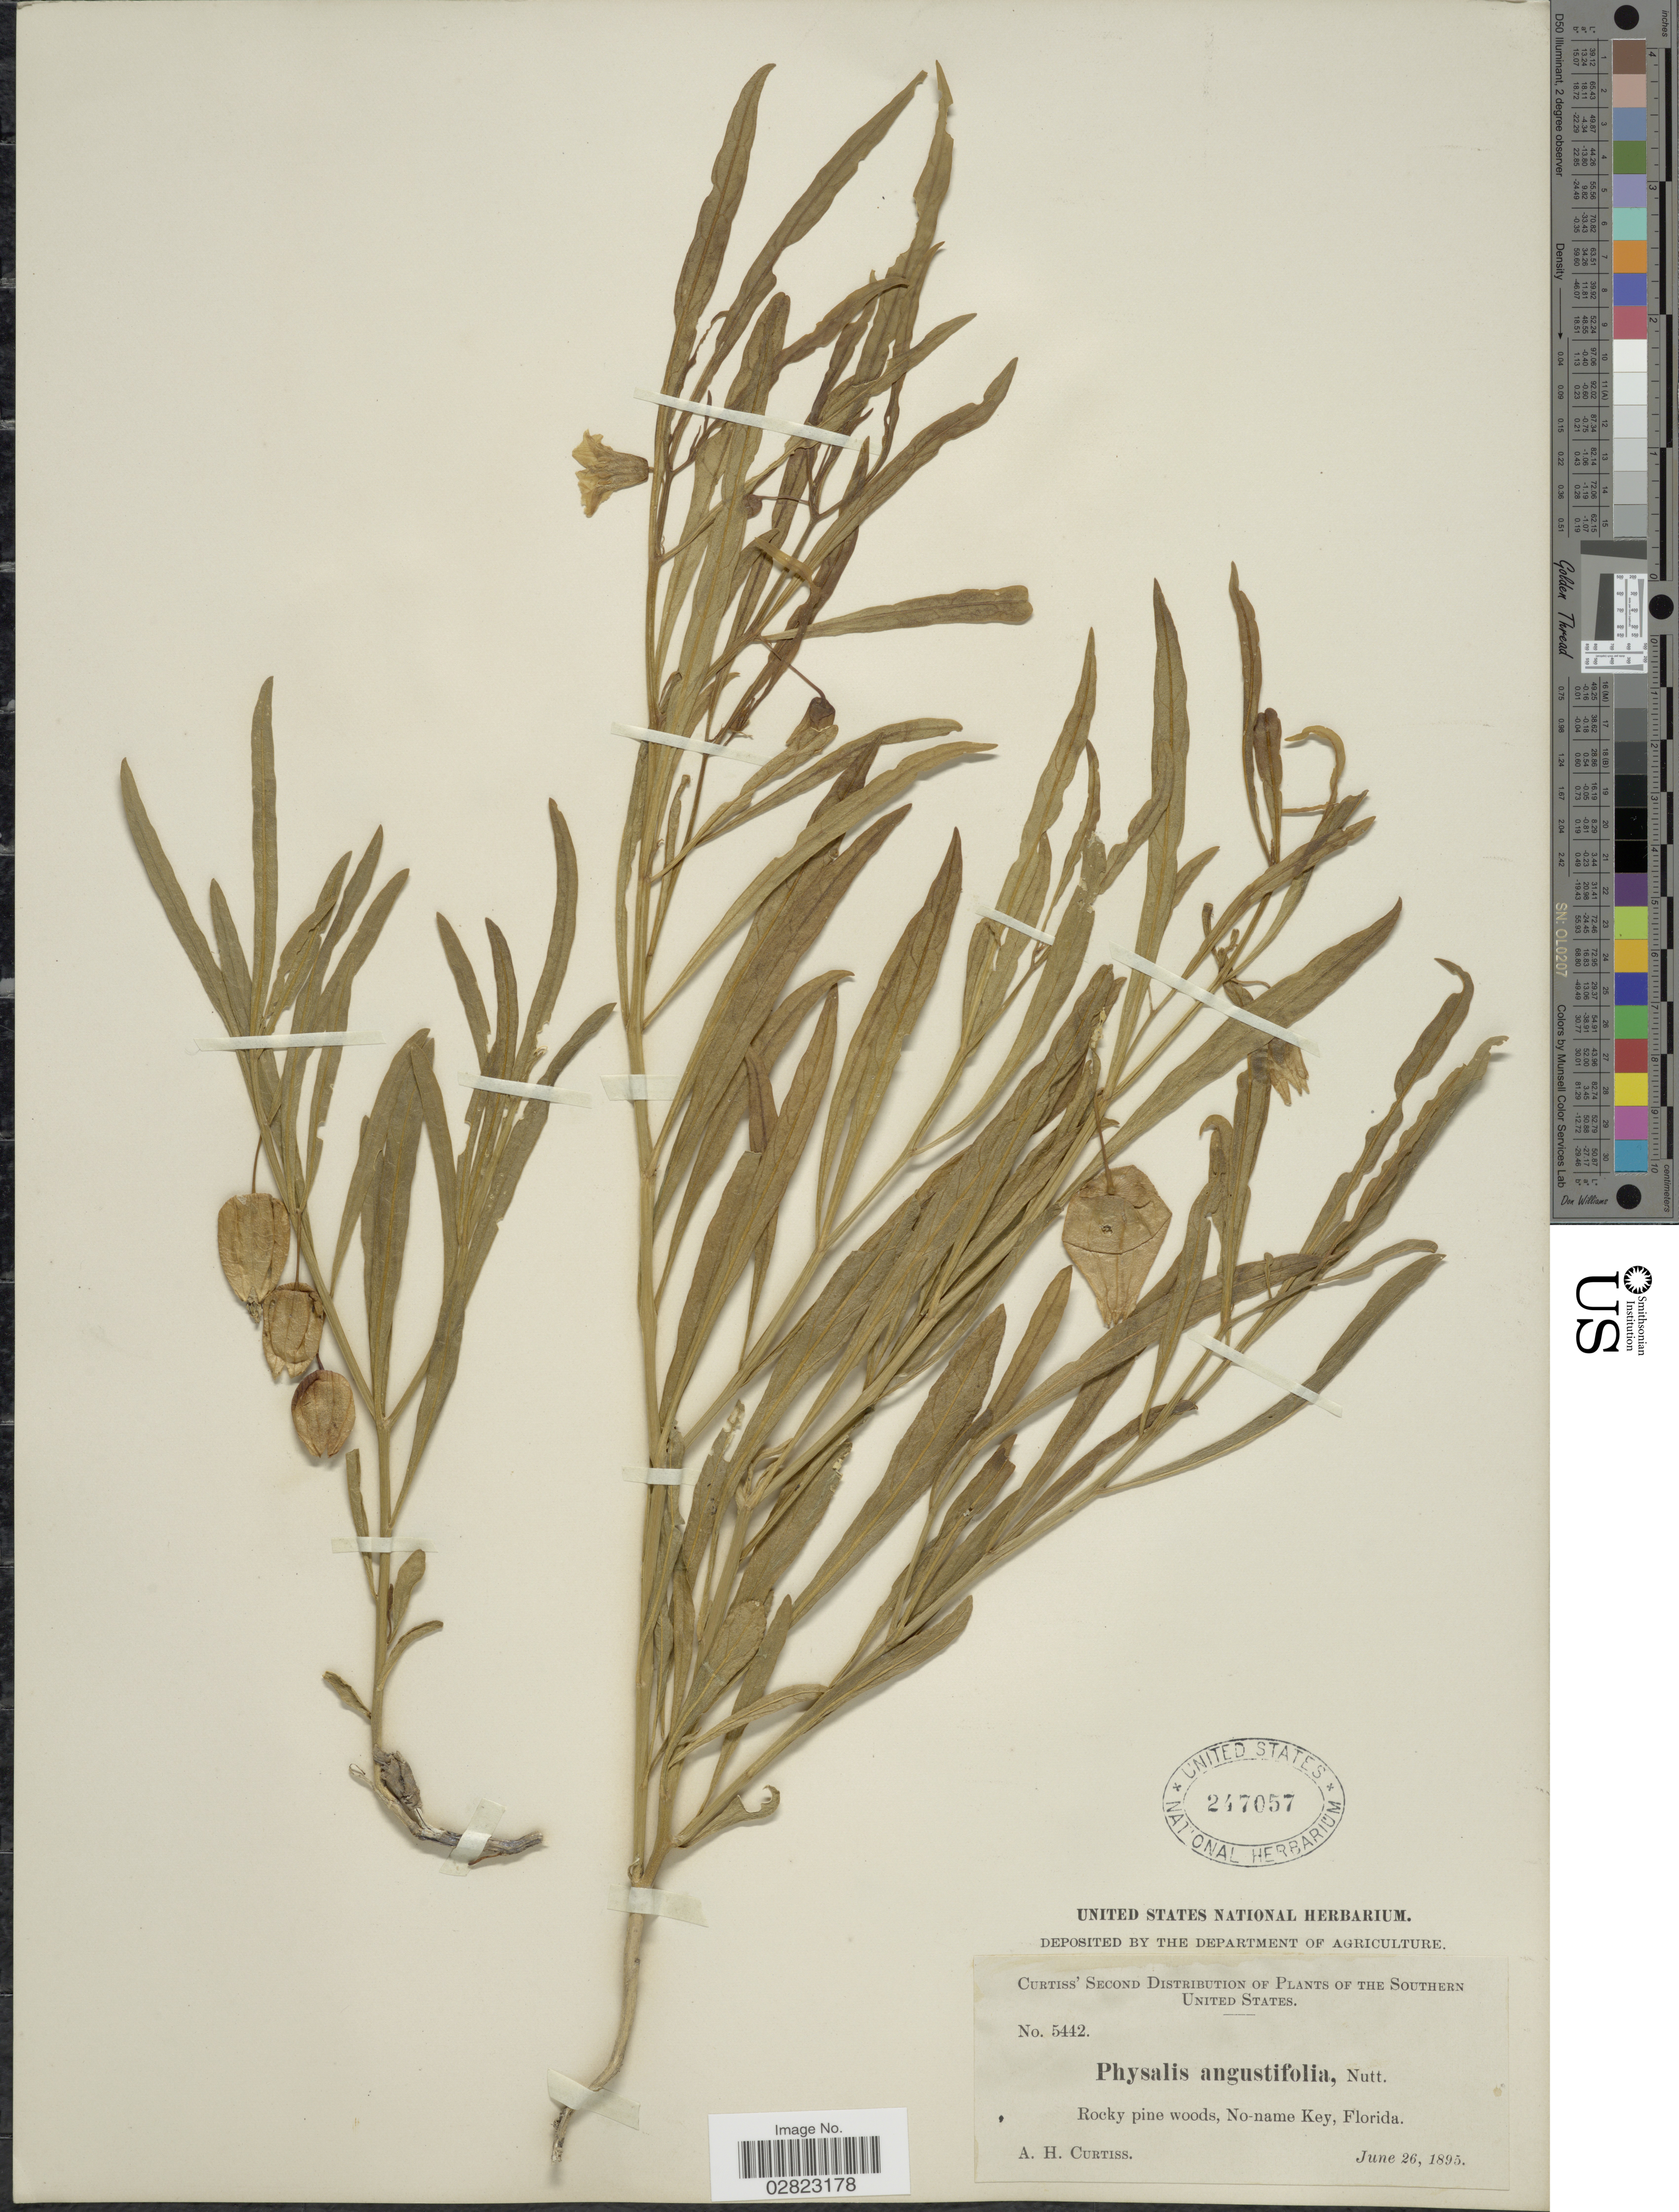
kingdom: Plantae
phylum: Tracheophyta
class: Magnoliopsida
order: Solanales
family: Solanaceae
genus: Physalis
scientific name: Physalis angustifolia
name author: Nutt.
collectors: A. H. Curtiss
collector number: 5442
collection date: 1895-06-26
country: United States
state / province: Florida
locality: Southern United States. Rocky pine woods, No-name Key.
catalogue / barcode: US 247057